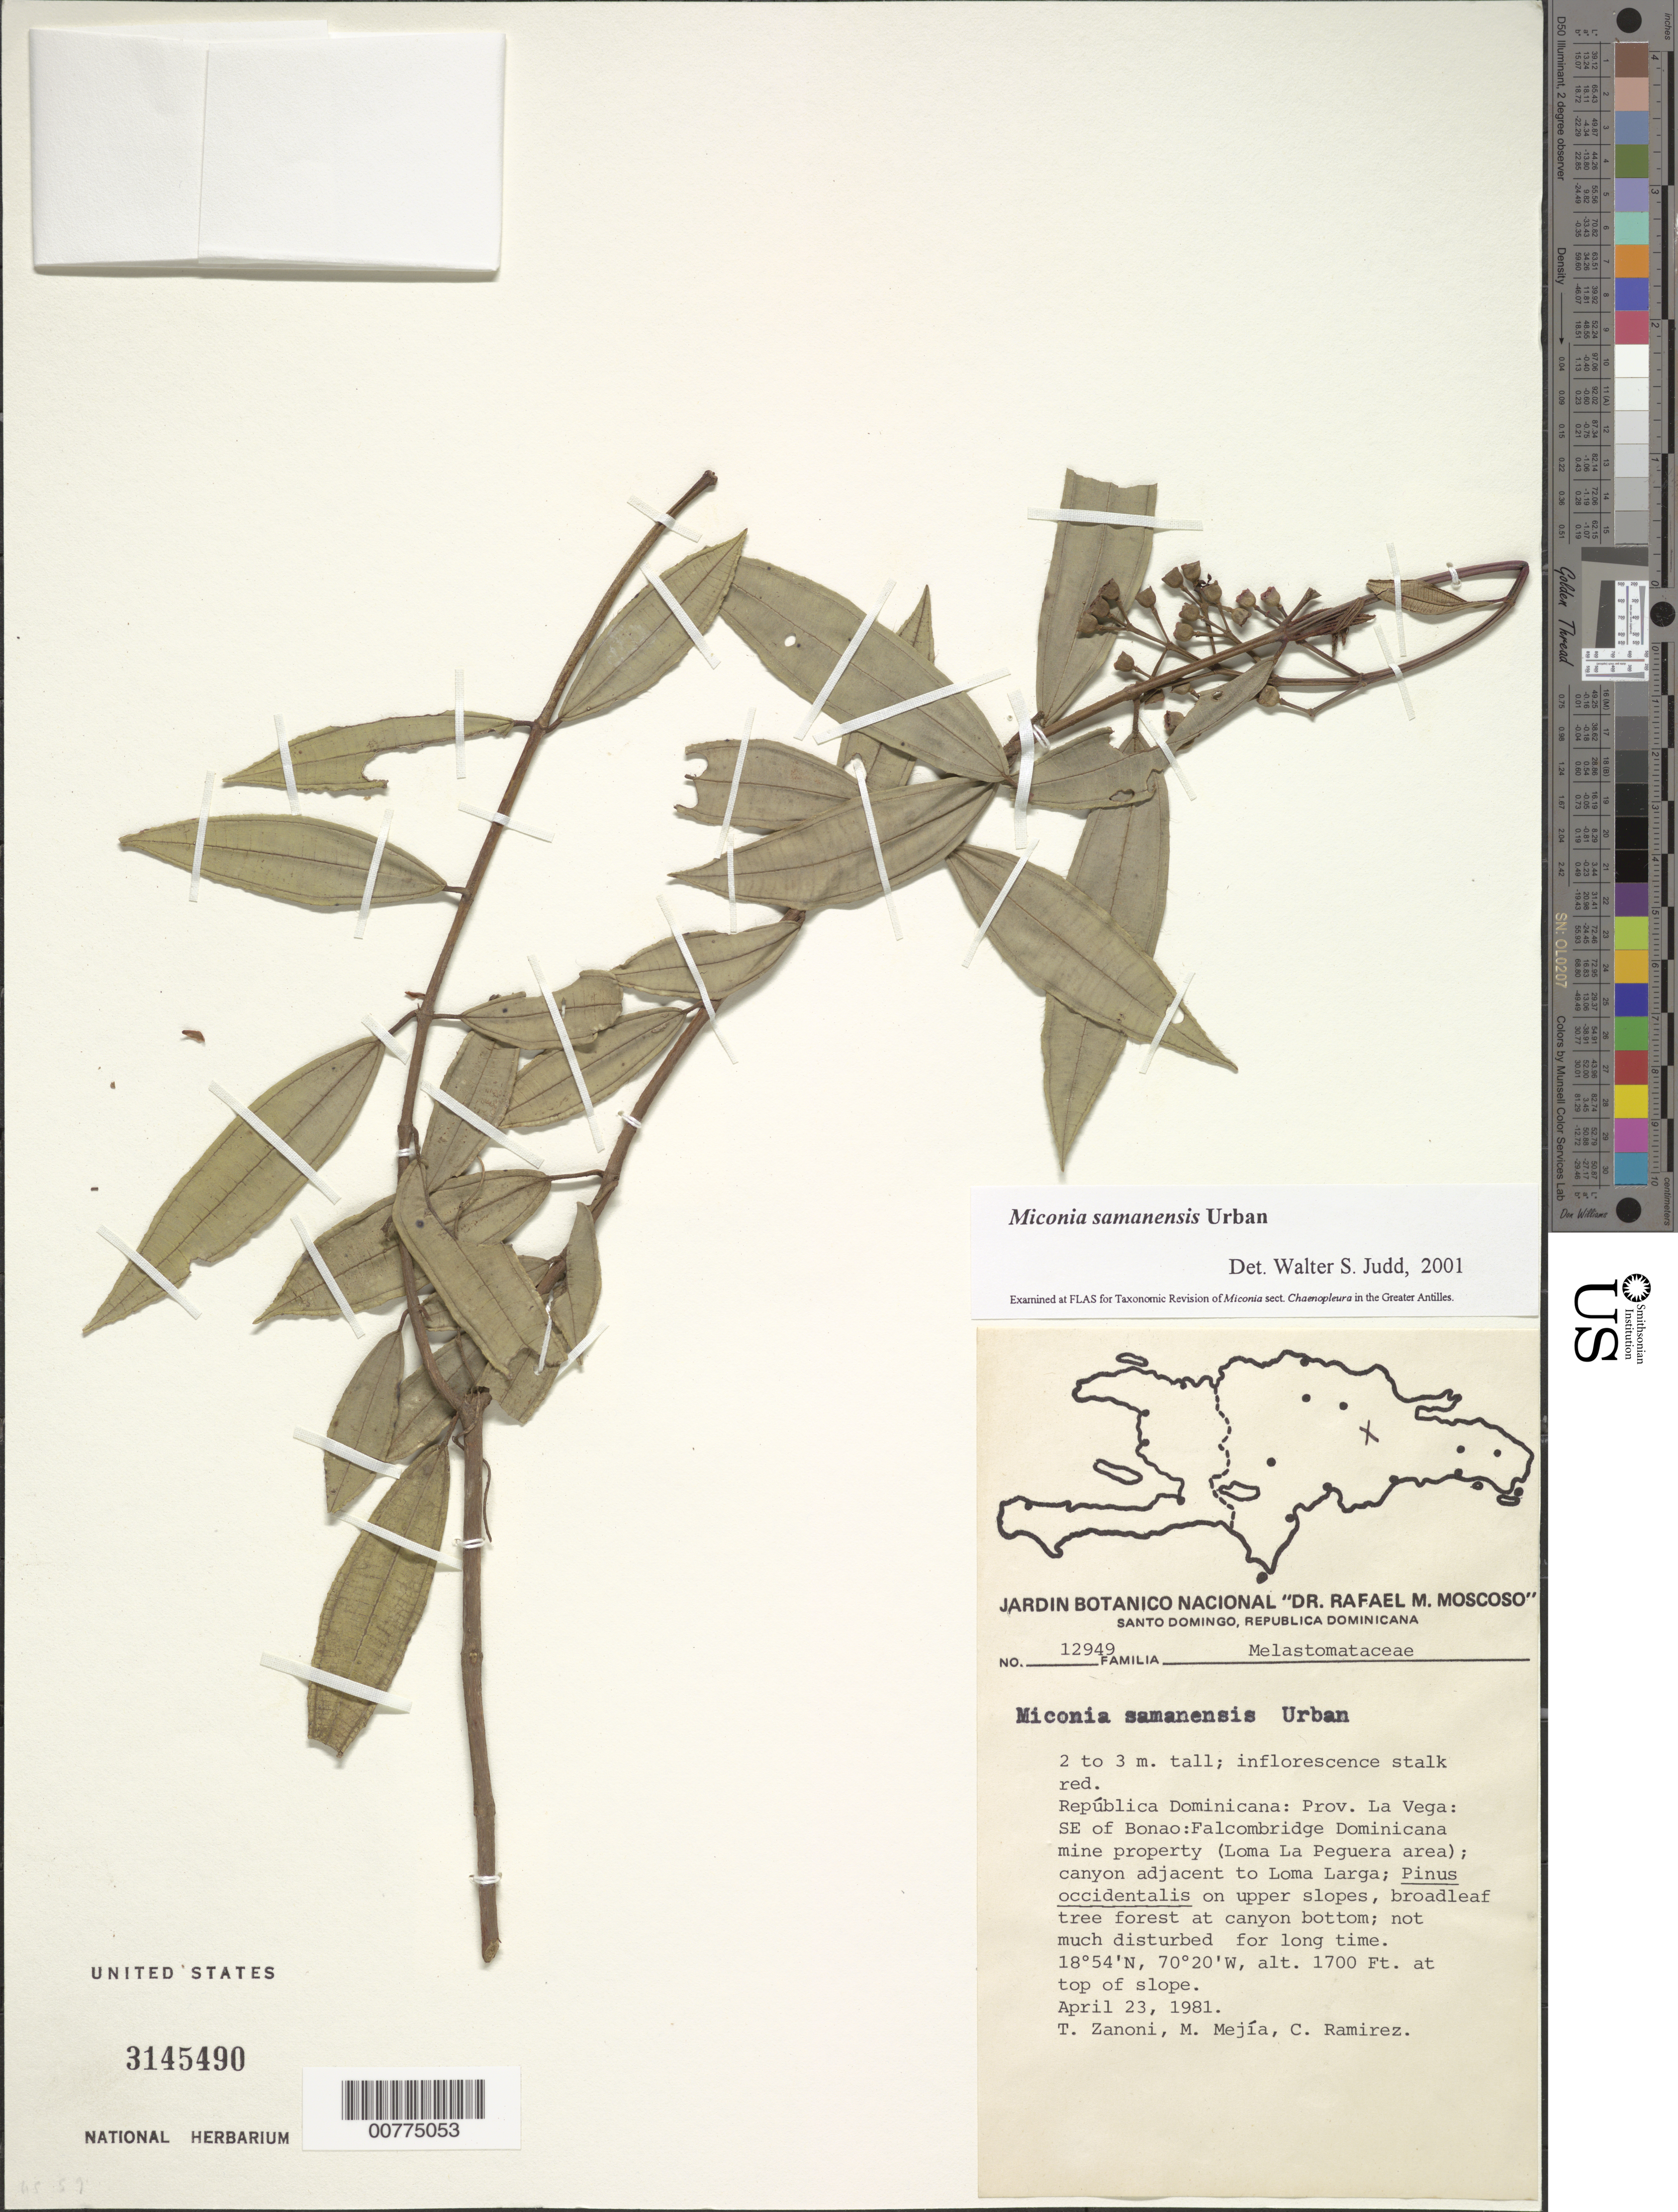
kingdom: Plantae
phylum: Tracheophyta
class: Magnoliopsida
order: Myrtales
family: Melastomataceae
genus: Miconia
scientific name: Miconia samanensis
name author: Urb.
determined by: Judd, Walter S.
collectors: T. A. Zanoni, M. Mejia & C. Ramirez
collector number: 12949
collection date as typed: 23 Apr 1981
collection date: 1981-04-23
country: Dominican Republic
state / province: La Vega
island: Hispaniola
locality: SE of Bonao, Falcombridge Dominicana mine property (Loma La Peguera area), canyon adjacent to Loma Larga.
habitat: Pinus occidentalis on upper slopes, broadleaf tree forest at canyon bottom, not much disturbed for long time.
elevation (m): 518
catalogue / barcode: US 3145490